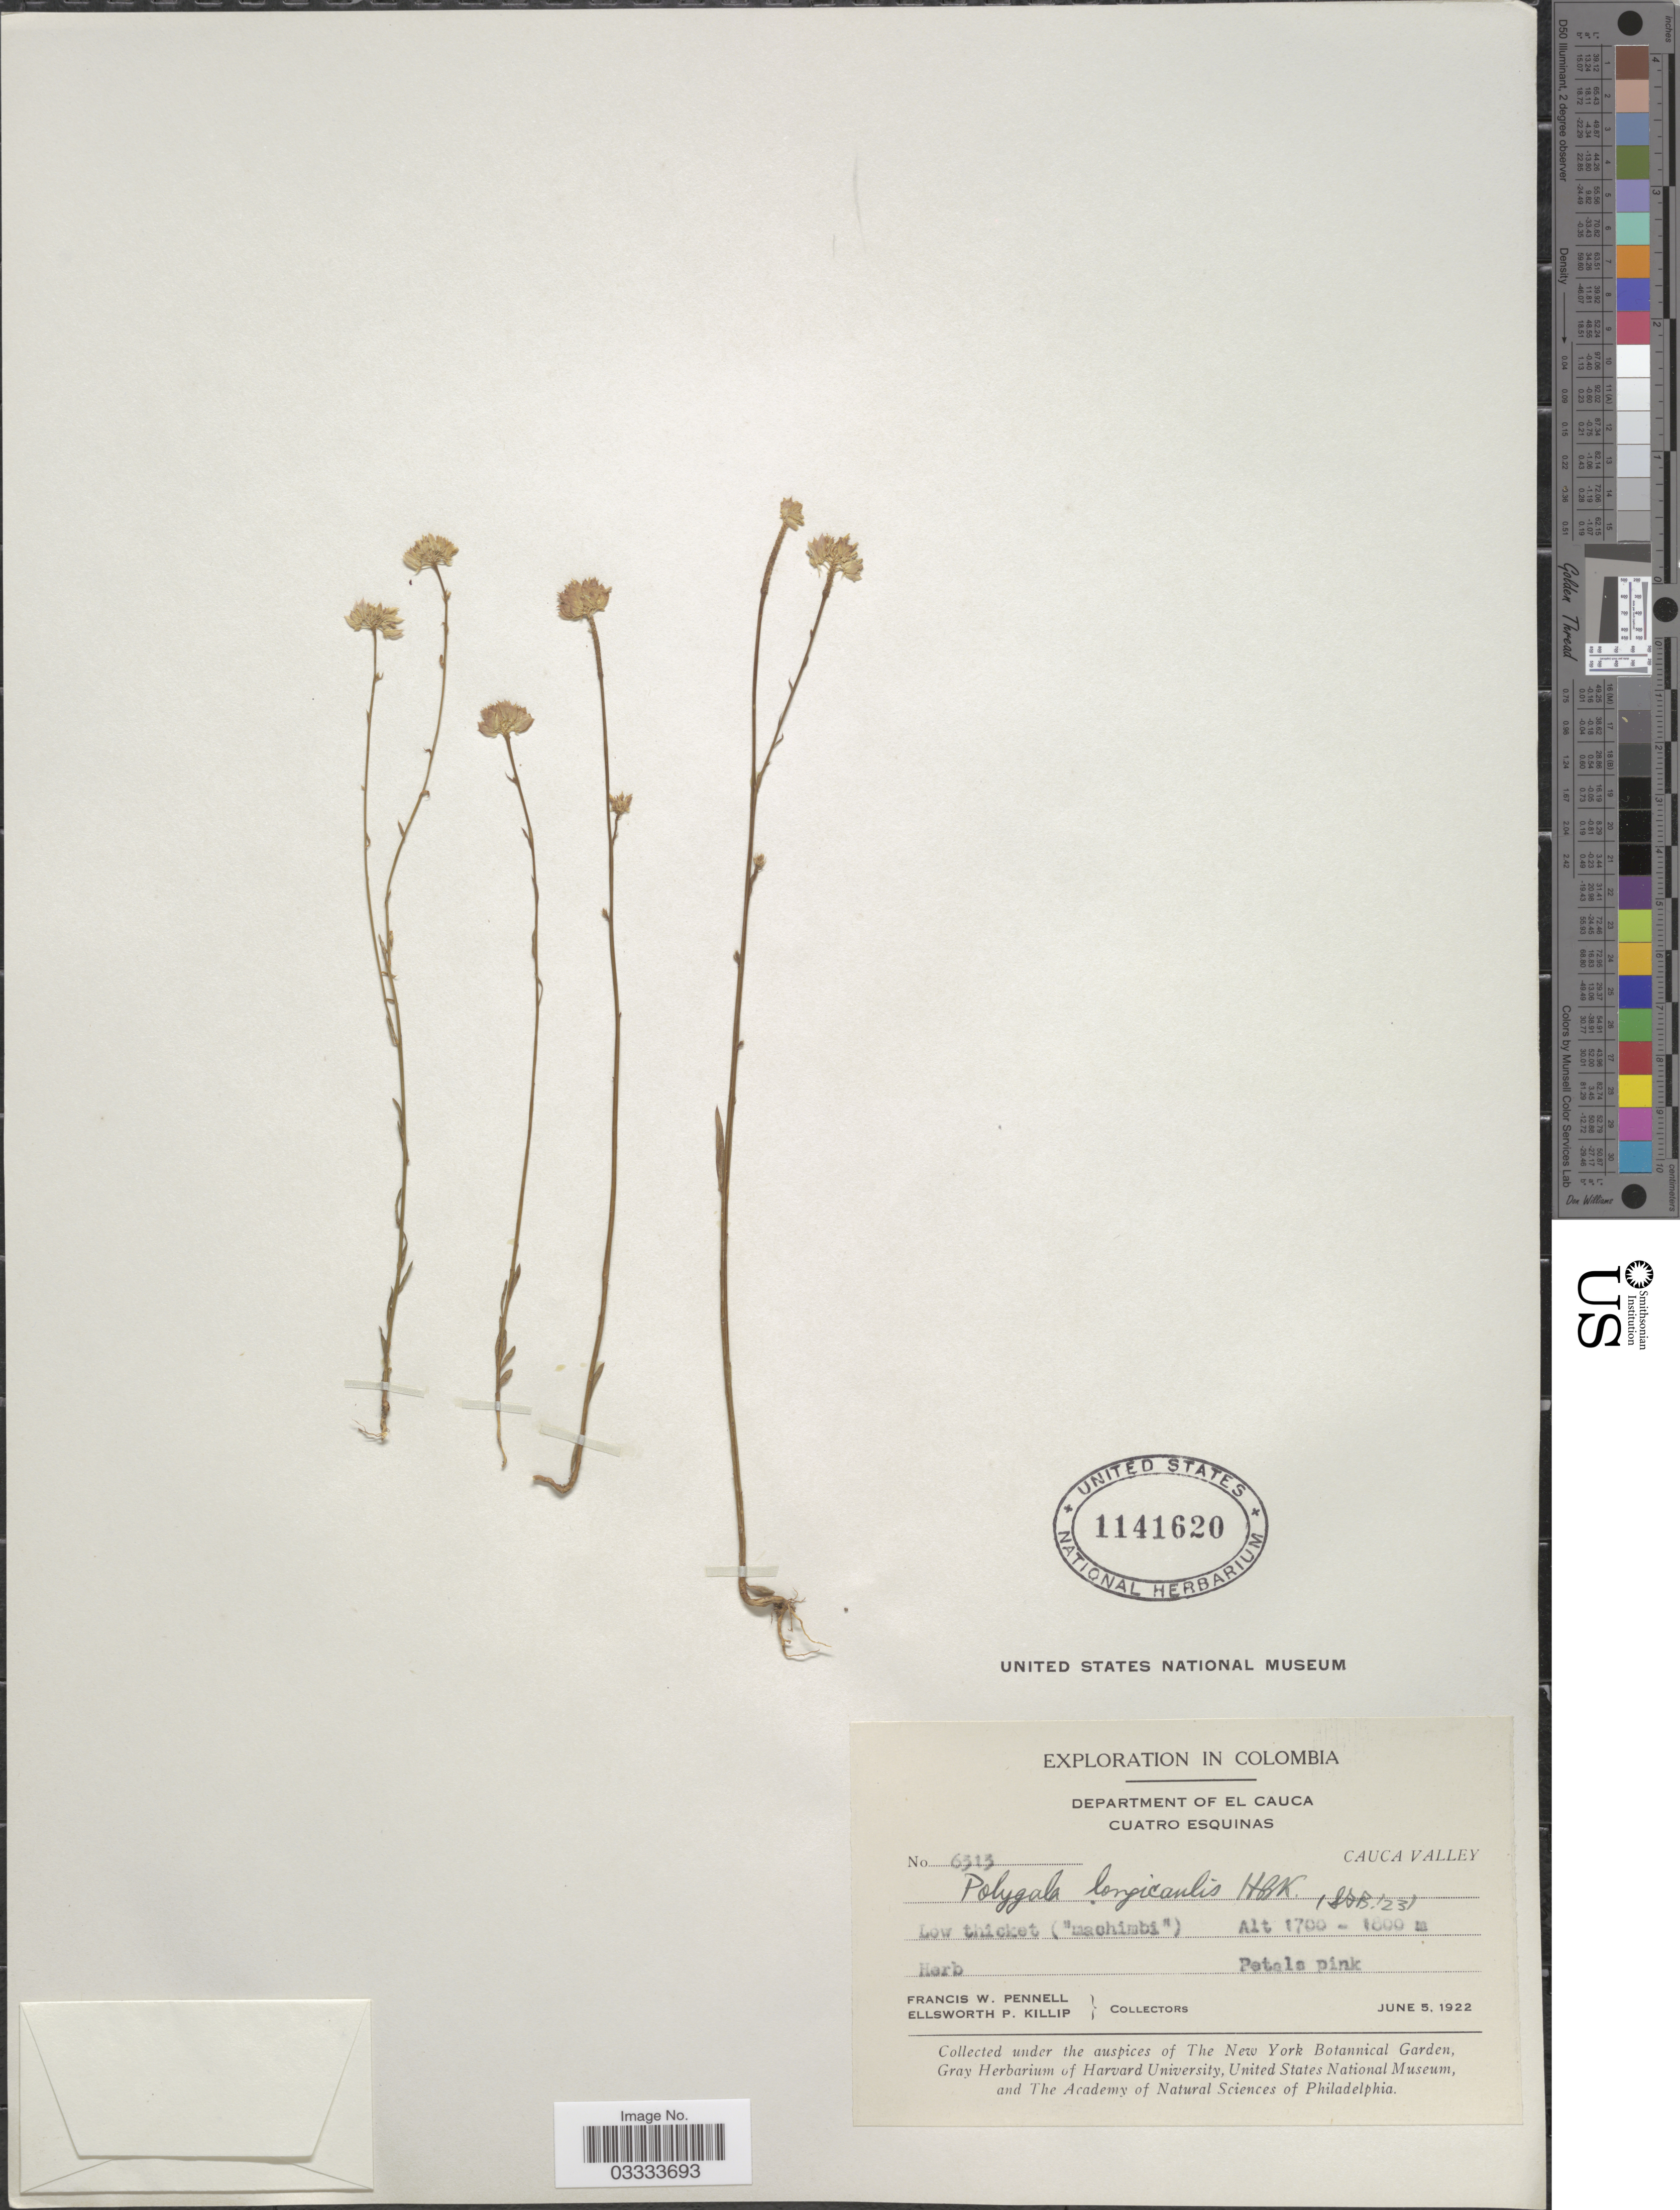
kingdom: Plantae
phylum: Tracheophyta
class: Magnoliopsida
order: Fabales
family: Polygalaceae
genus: Polygala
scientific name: Polygala longicaulis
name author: Kunth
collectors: F. W. Pennell & E. P. Killip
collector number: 6313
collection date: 1922-06-05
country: Colombia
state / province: Cauca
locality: Department of El Cauca. Cuatro Esquinas. Cauca Valley.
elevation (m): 1700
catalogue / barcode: US 1141620